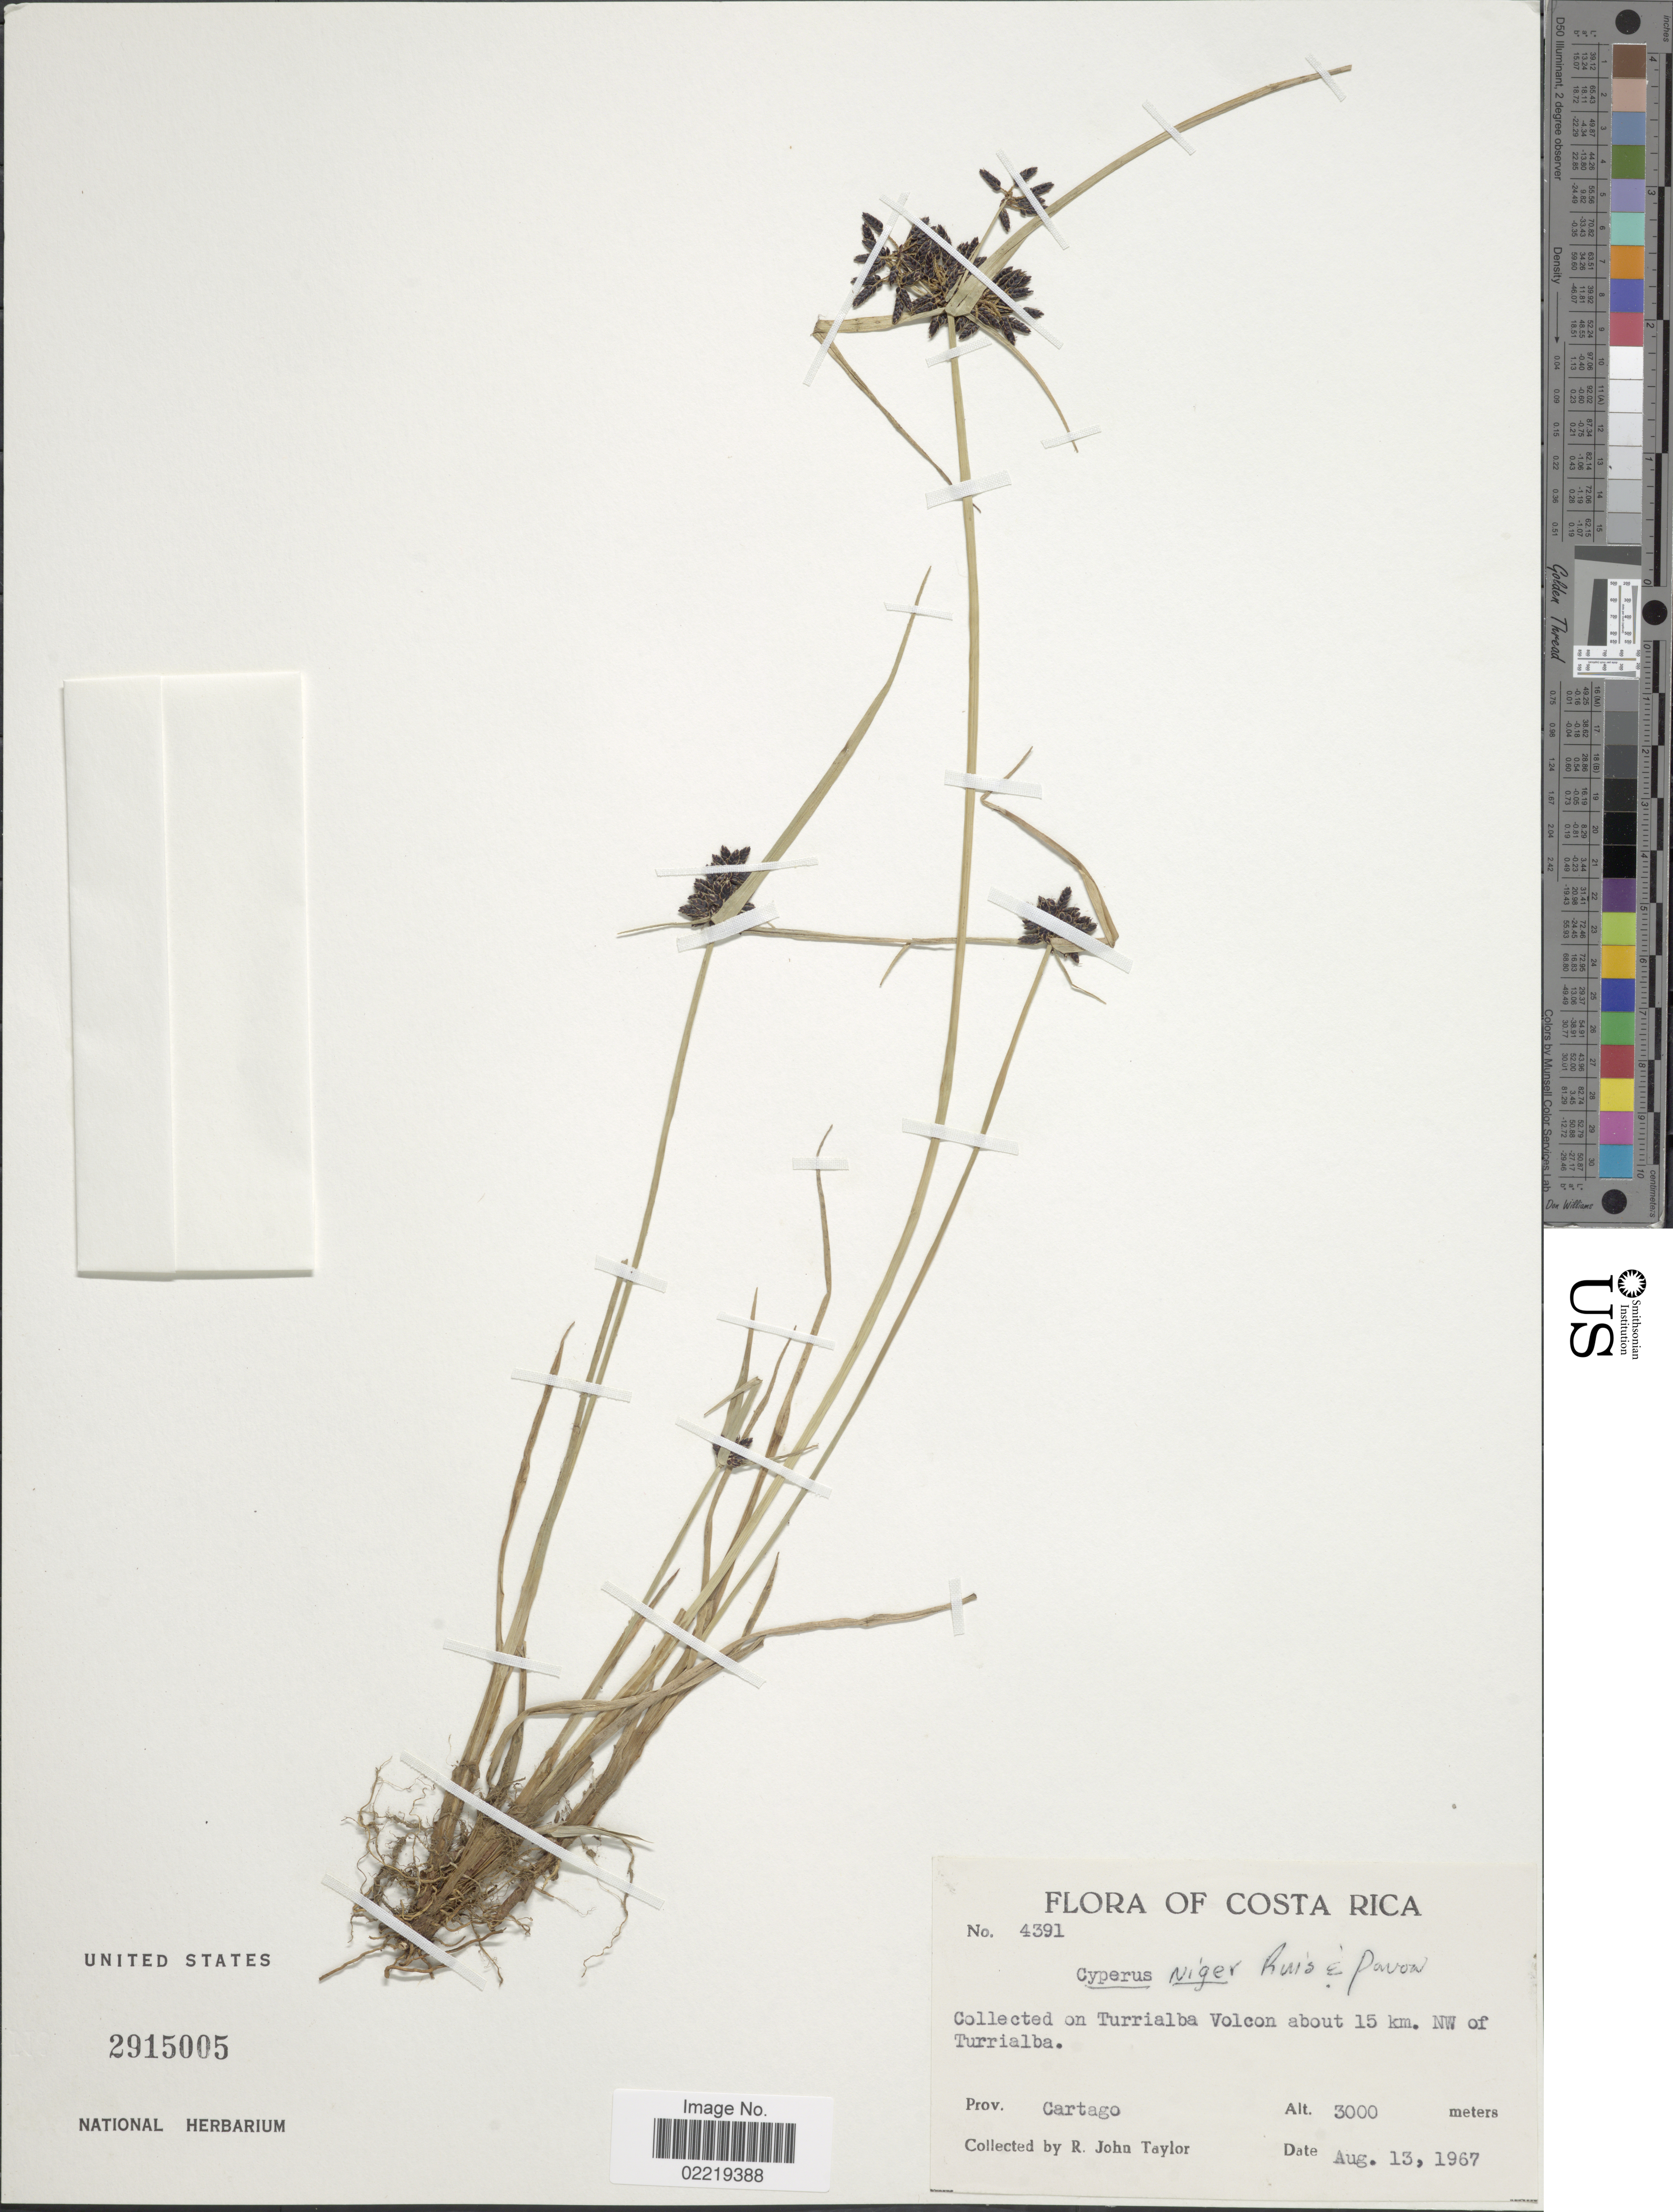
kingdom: Plantae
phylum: Tracheophyta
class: Liliopsida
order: Poales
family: Cyperaceae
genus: Cyperus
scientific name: Cyperus niger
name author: Ruiz & Pav.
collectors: J. Taylor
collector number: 4391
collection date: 1967-08-13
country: Costa Rica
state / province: Cartago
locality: On Turrialba Volcon about 15 km. NW of Turrialba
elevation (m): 3000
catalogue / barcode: US 2915005